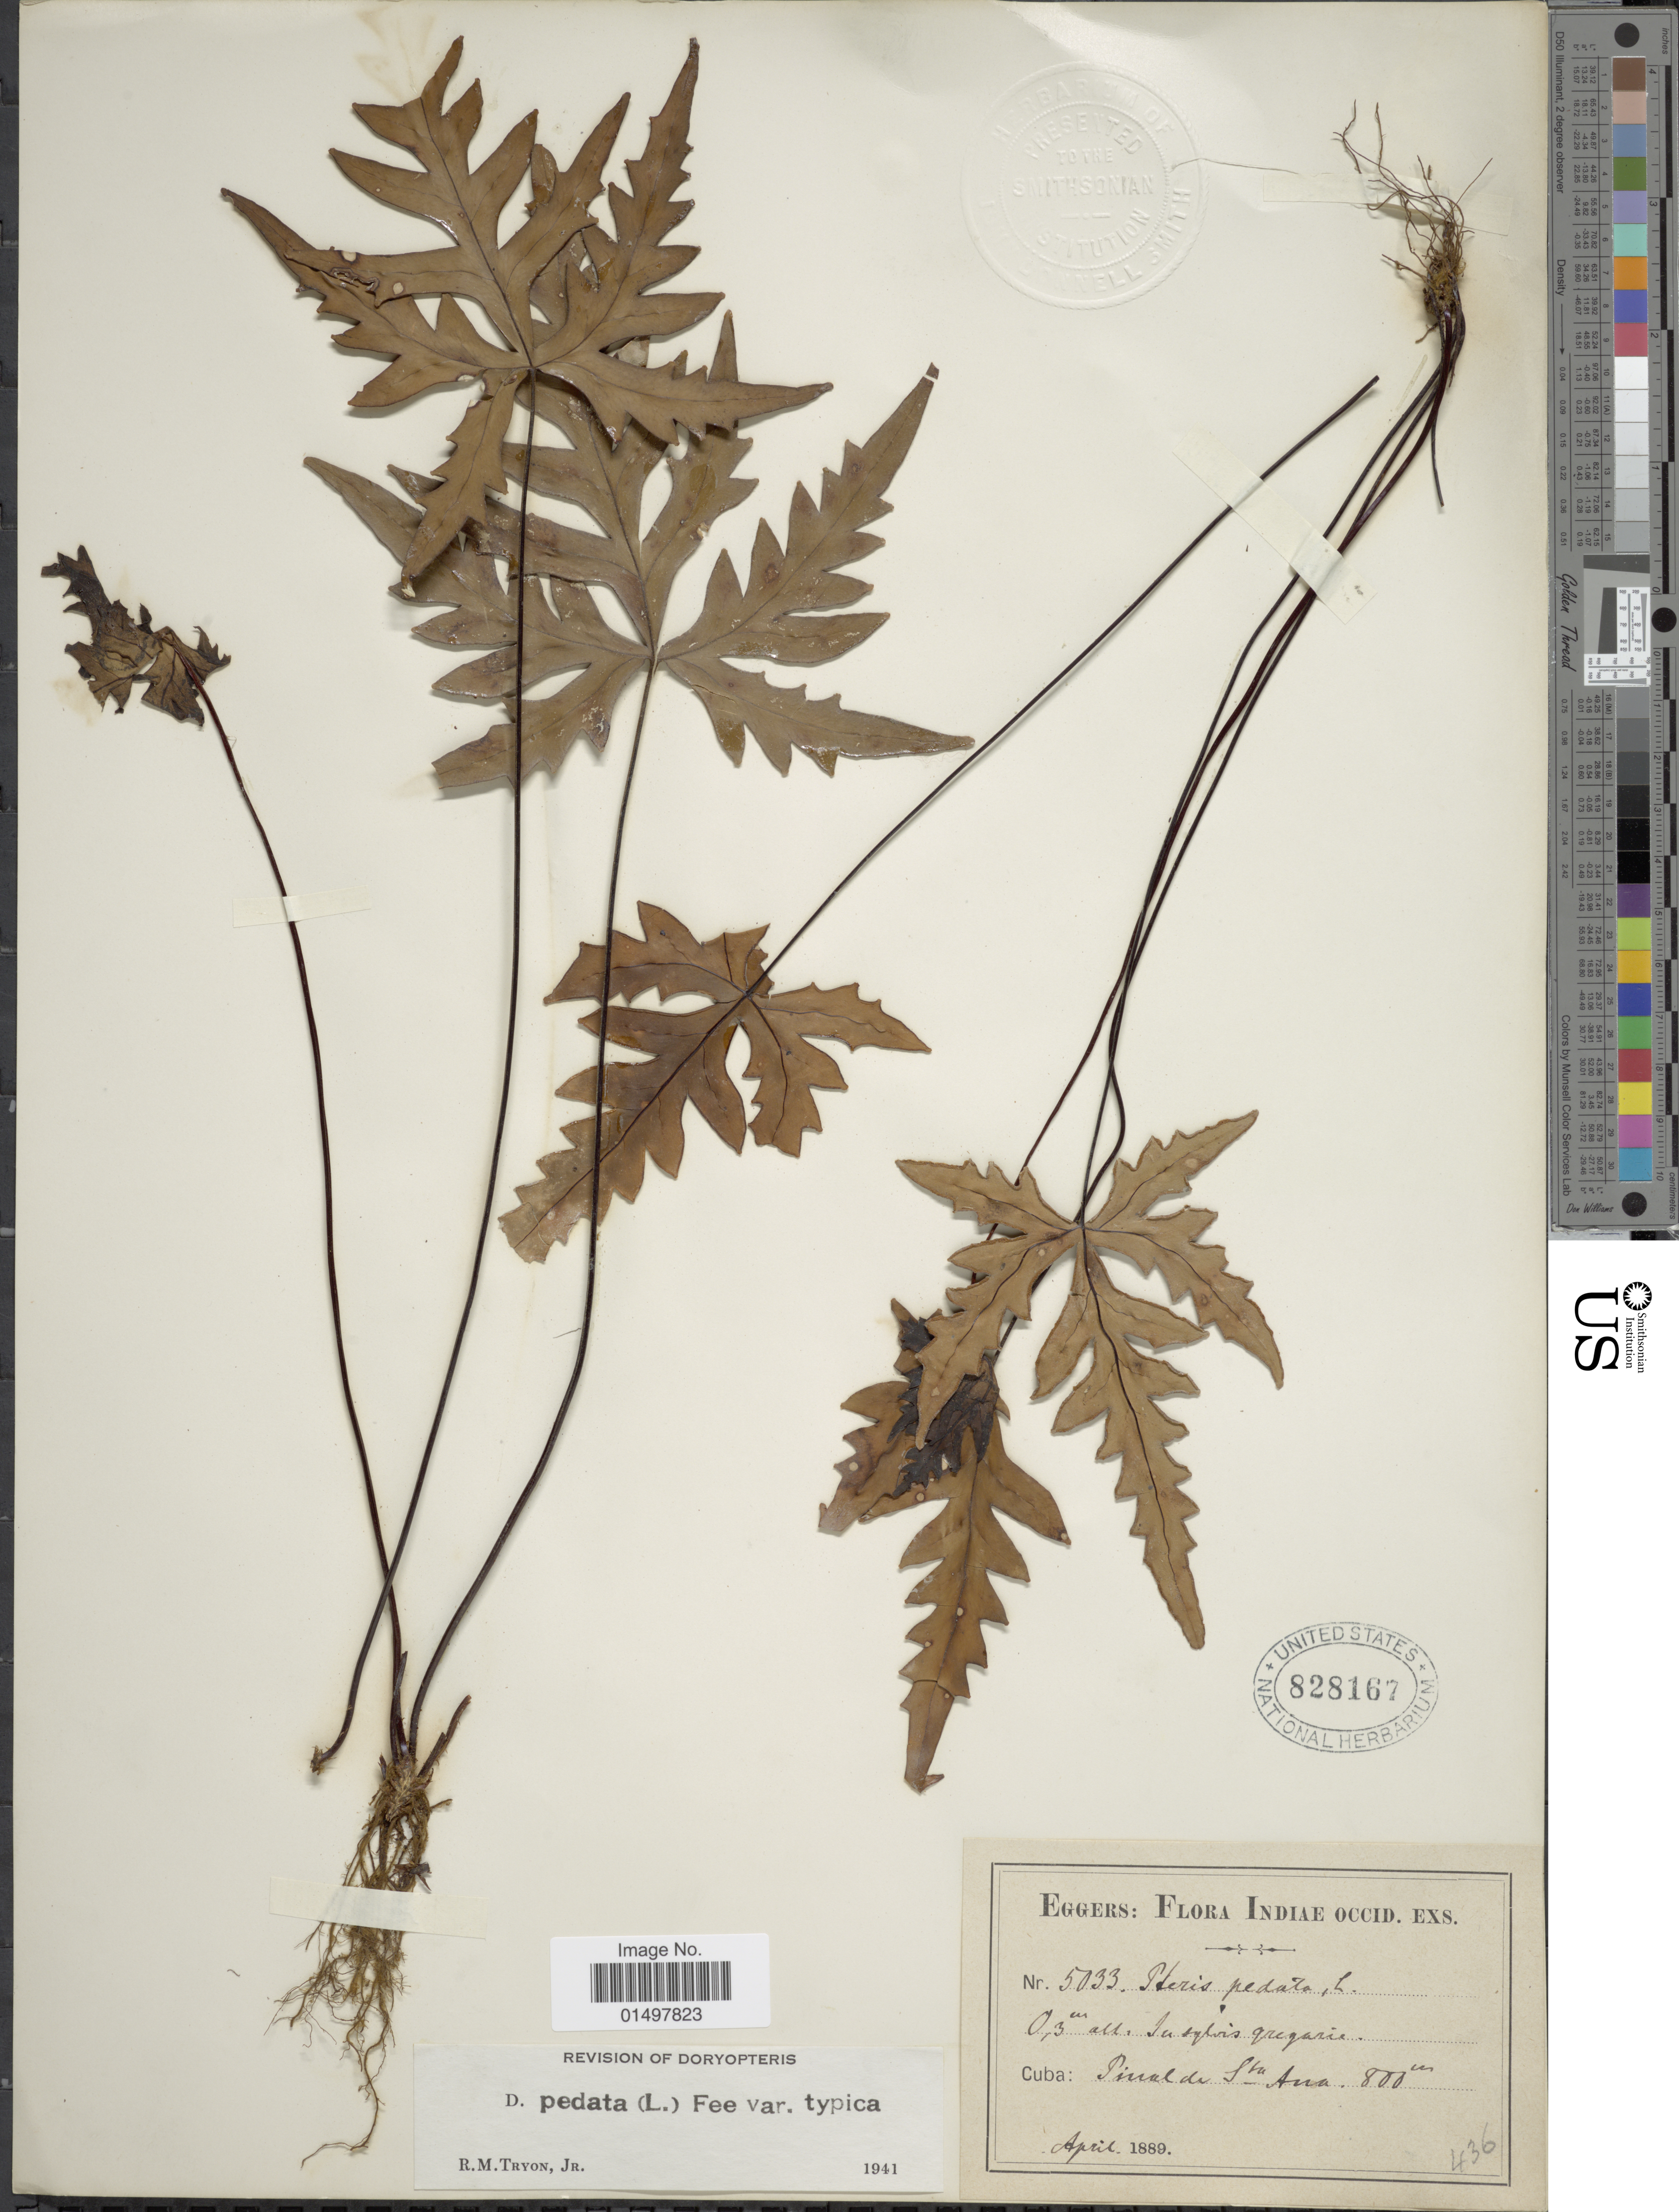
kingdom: Plantae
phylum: Tracheophyta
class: Polypodiopsida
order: Polypodiales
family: Pteridaceae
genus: Doryopteris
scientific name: Doryopteris pedata var. typica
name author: (L.) Fée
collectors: -. Eggers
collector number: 5033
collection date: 1889-04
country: Cuba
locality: Indiae Occid. Pinal de Sta. Ana.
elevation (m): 800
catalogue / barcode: US 828167